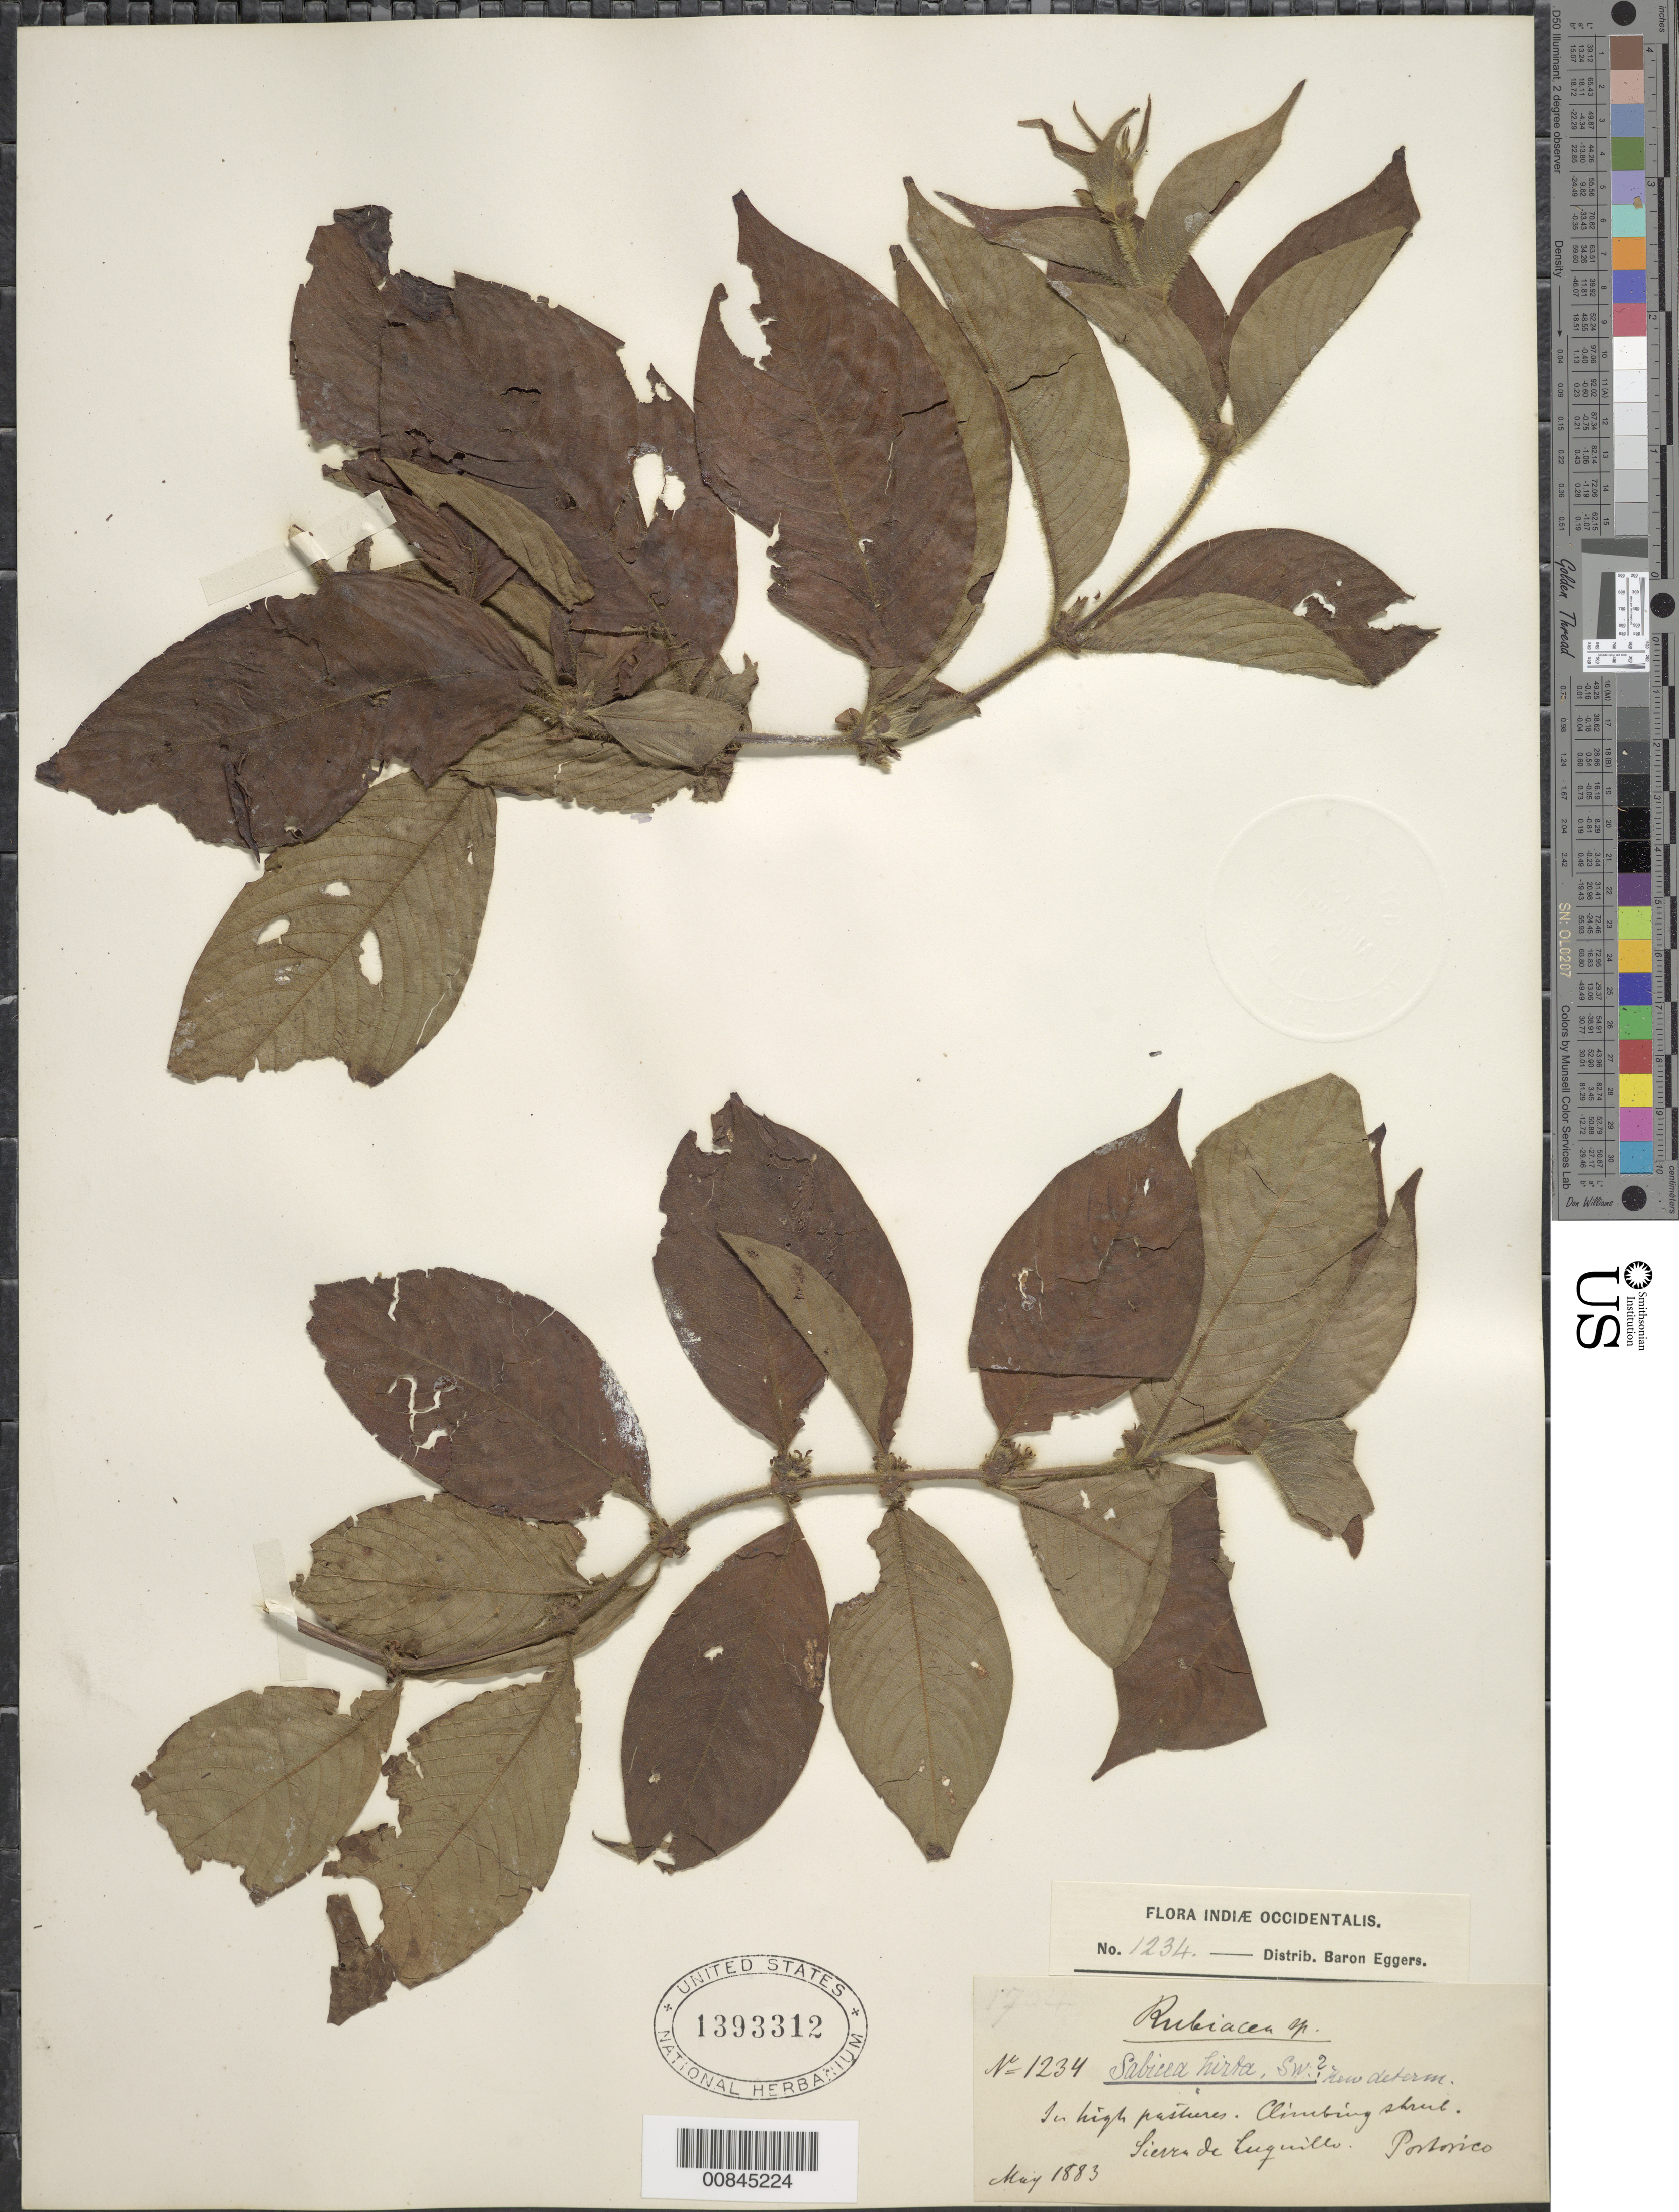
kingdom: Plantae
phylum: Tracheophyta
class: Magnoliopsida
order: Gentianales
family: Rubiaceae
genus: Sabicea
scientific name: Sabicea hirta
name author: Sw.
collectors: H. F. A. von Eggers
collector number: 1234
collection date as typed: May 1883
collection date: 1883-05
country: Jamaica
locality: Sierra de Cuguillo (sp?)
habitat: High pasture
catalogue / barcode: US 1393312